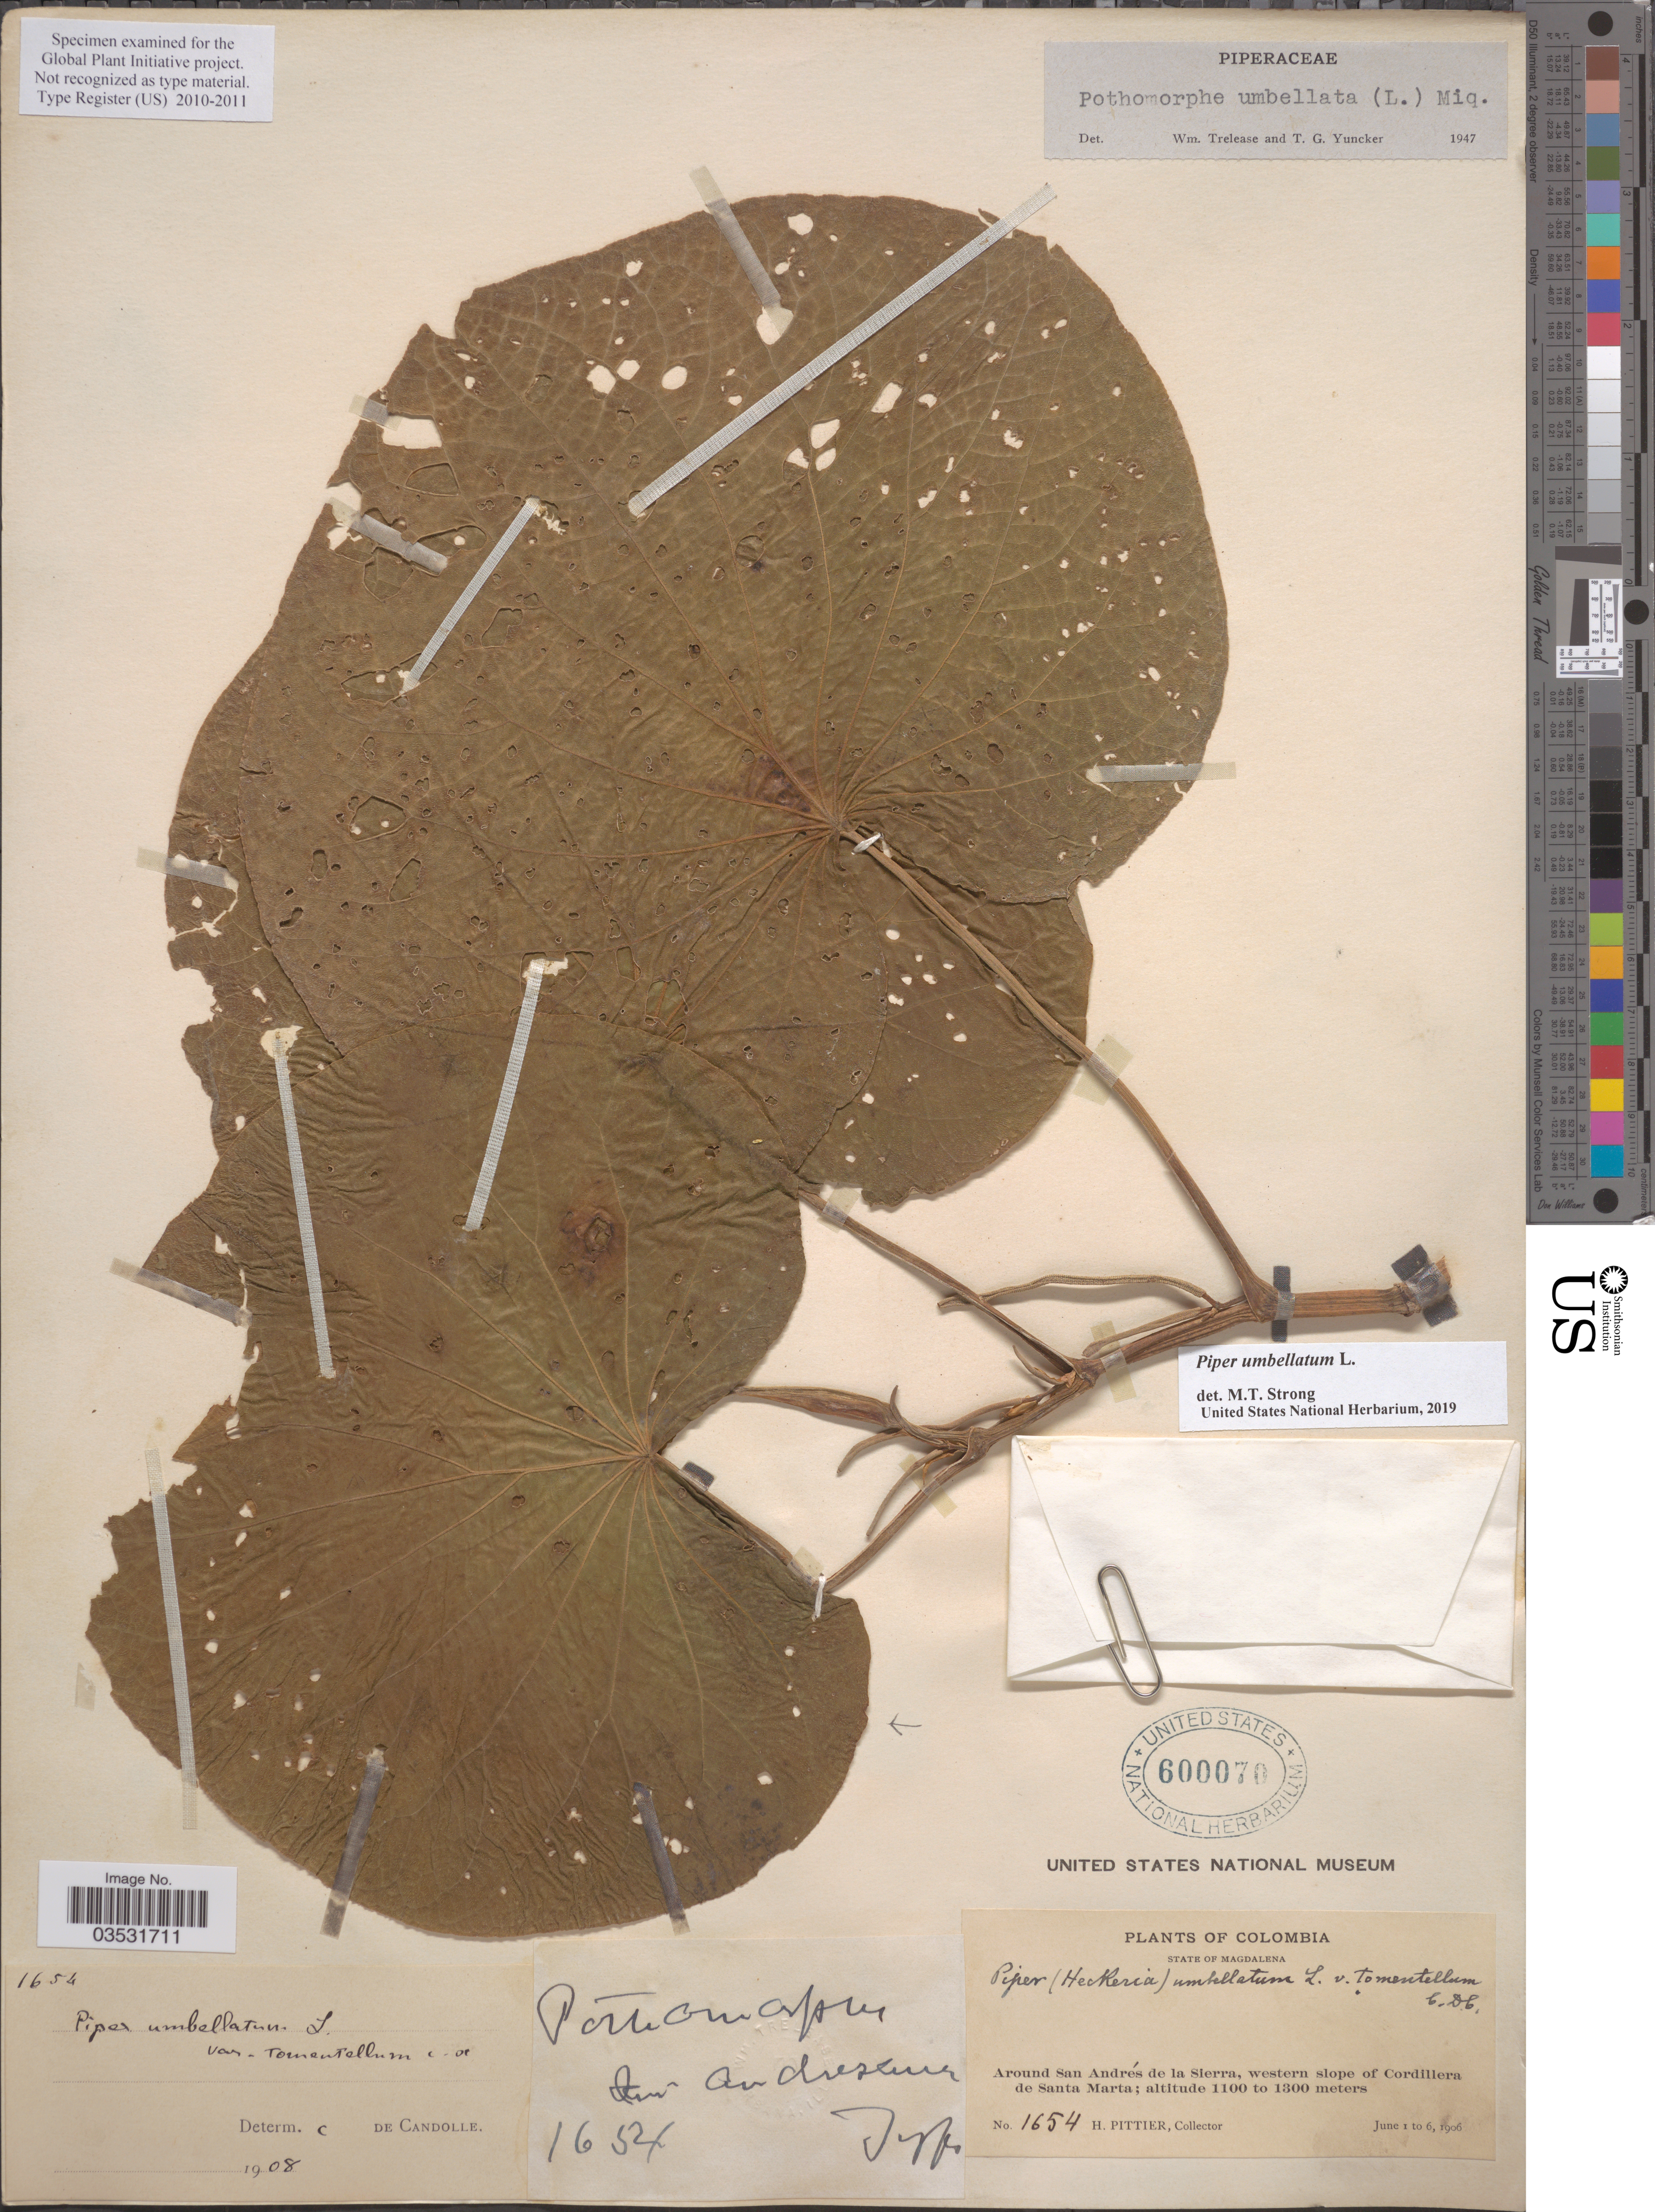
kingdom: Plantae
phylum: Tracheophyta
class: Magnoliopsida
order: Piperales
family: Piperaceae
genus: Piper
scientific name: Piper umbellatum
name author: L.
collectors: H. F. Pittier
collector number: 1654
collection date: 1906-06-01/1906-06-06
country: Colombia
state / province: Magdalena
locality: Around San Andrés de la Sierra, western slope of Cordillera de Santa Marta.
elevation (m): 1100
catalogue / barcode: US 600070